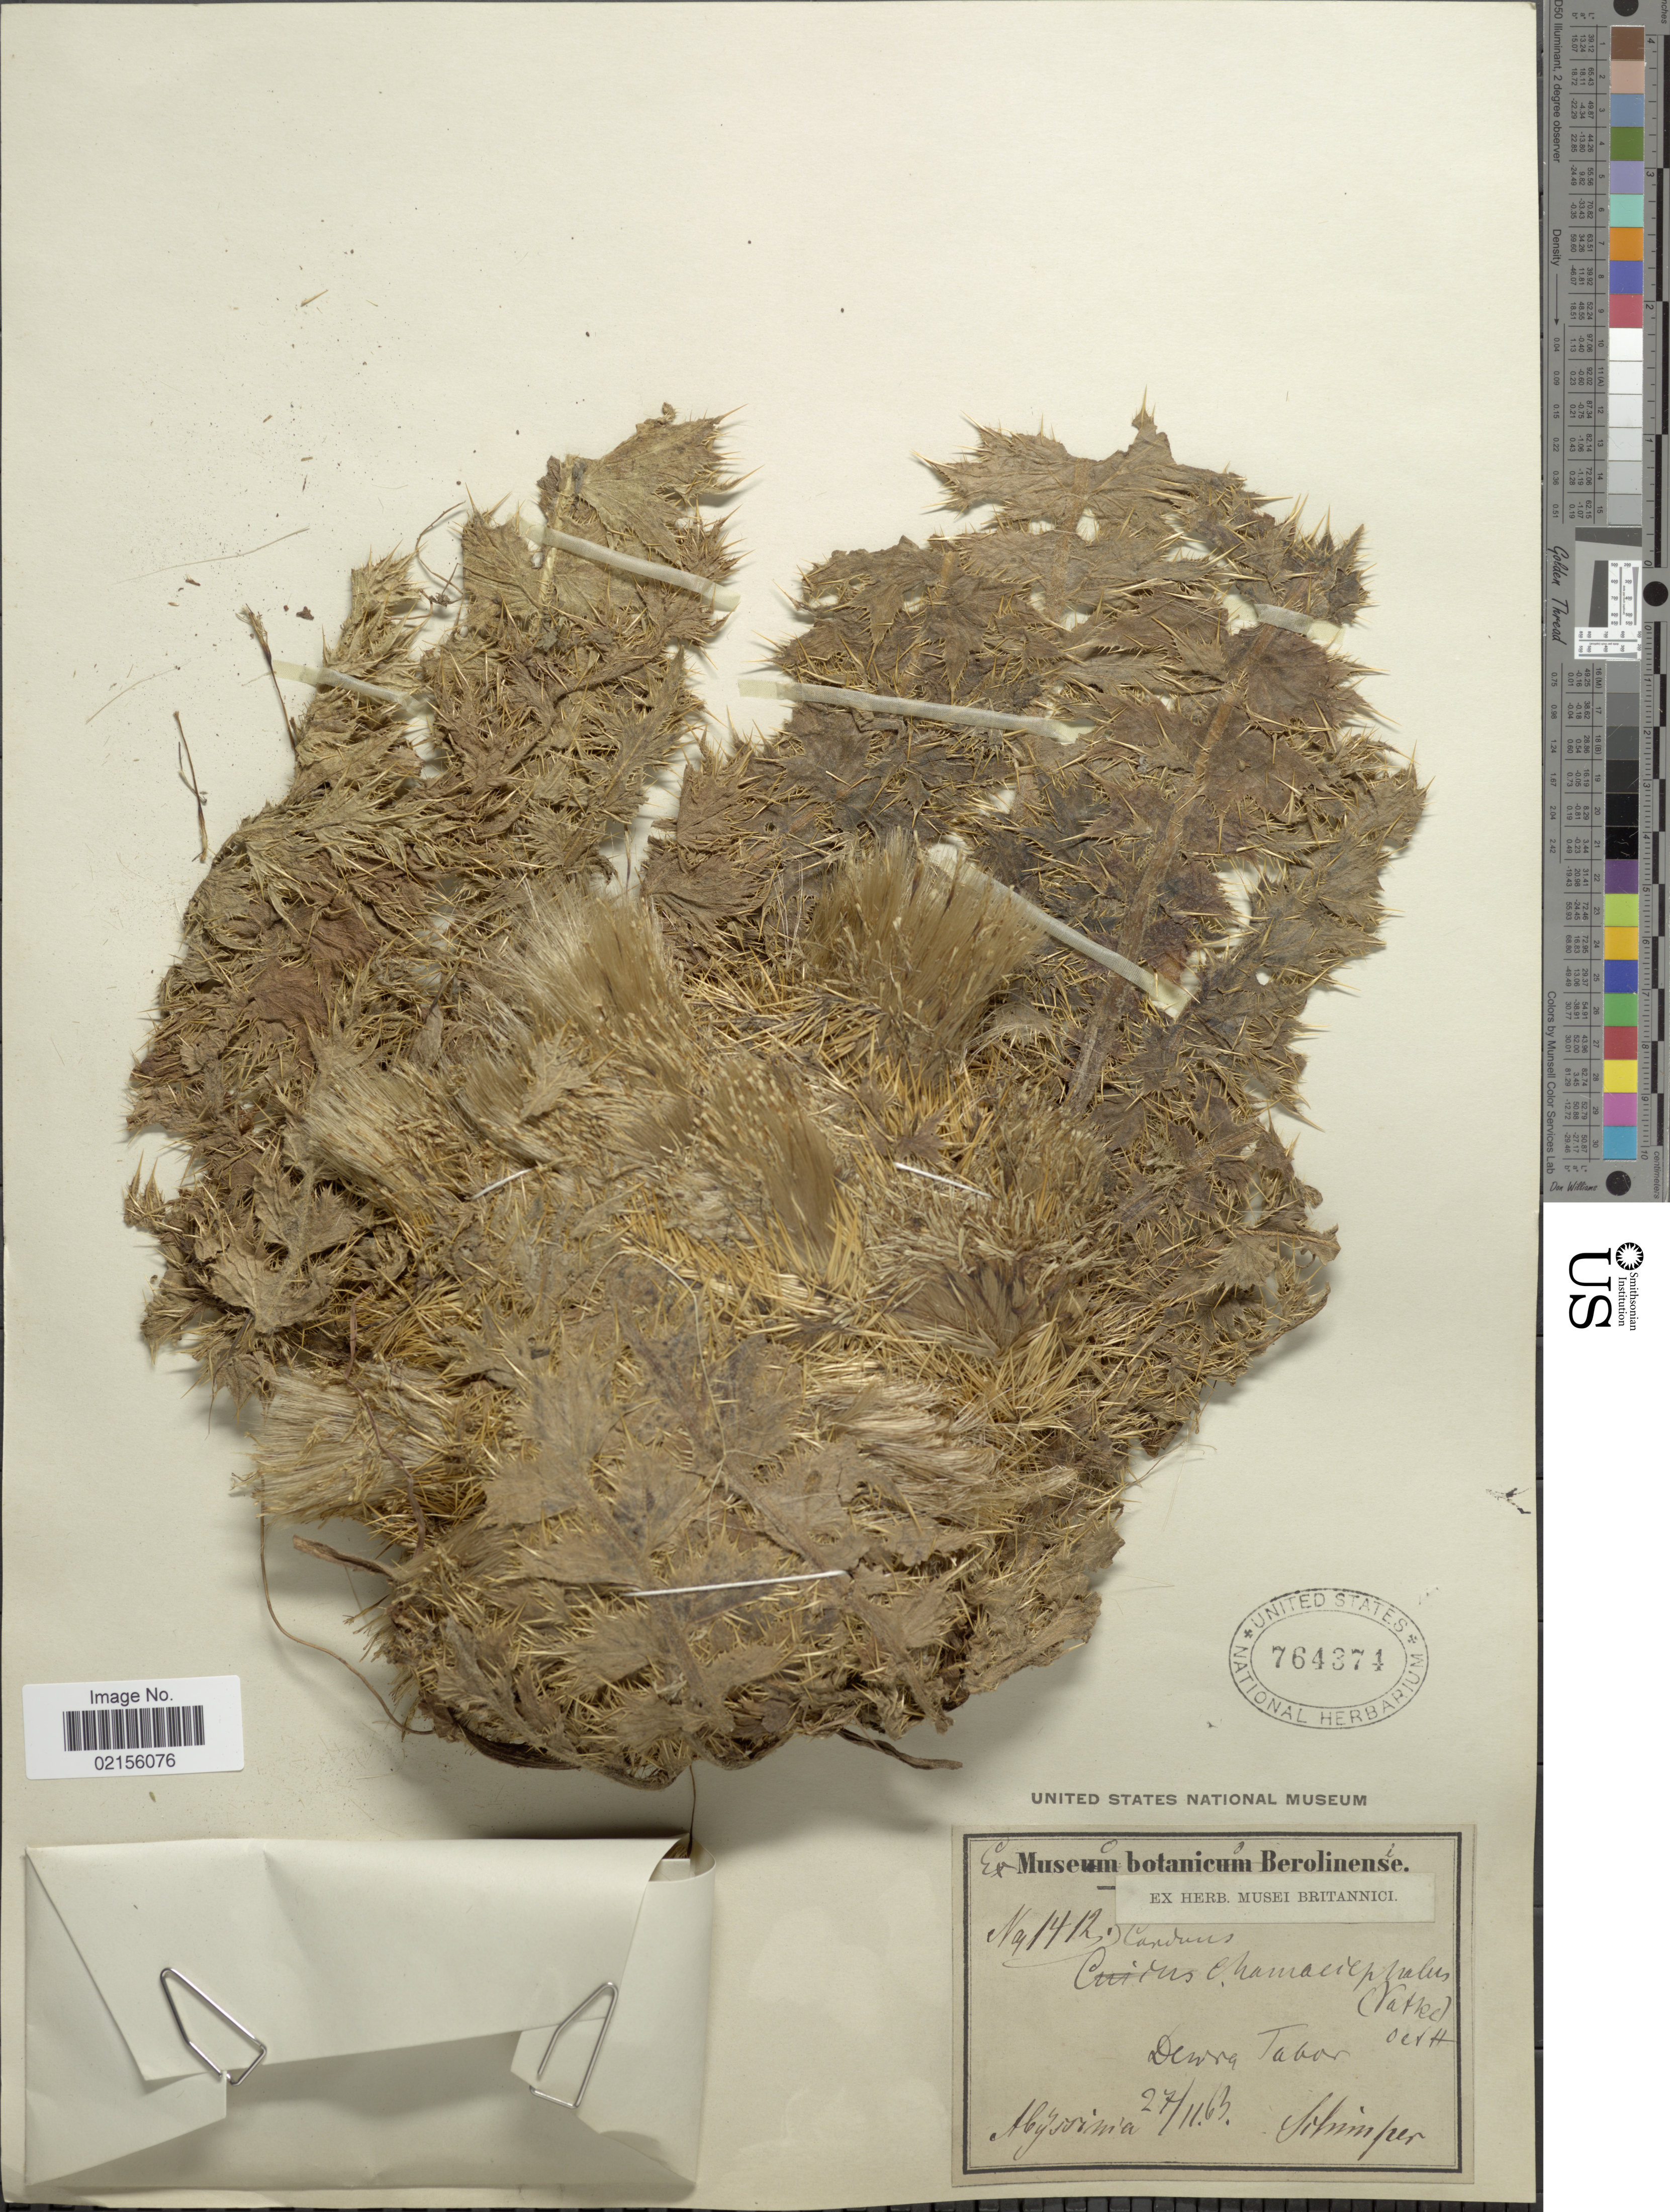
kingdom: Plantae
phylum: Tracheophyta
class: Magnoliopsida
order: Asterales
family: Asteraceae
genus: Carduus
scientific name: Carduus chamaecephalus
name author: (Vatke) Oliv. & Hiern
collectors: -. Schimper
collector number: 1412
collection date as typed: Transcribed d/m/y: 27/11/63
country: Eritrea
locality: Dewra Tabor, Abyssinia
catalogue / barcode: US 764374